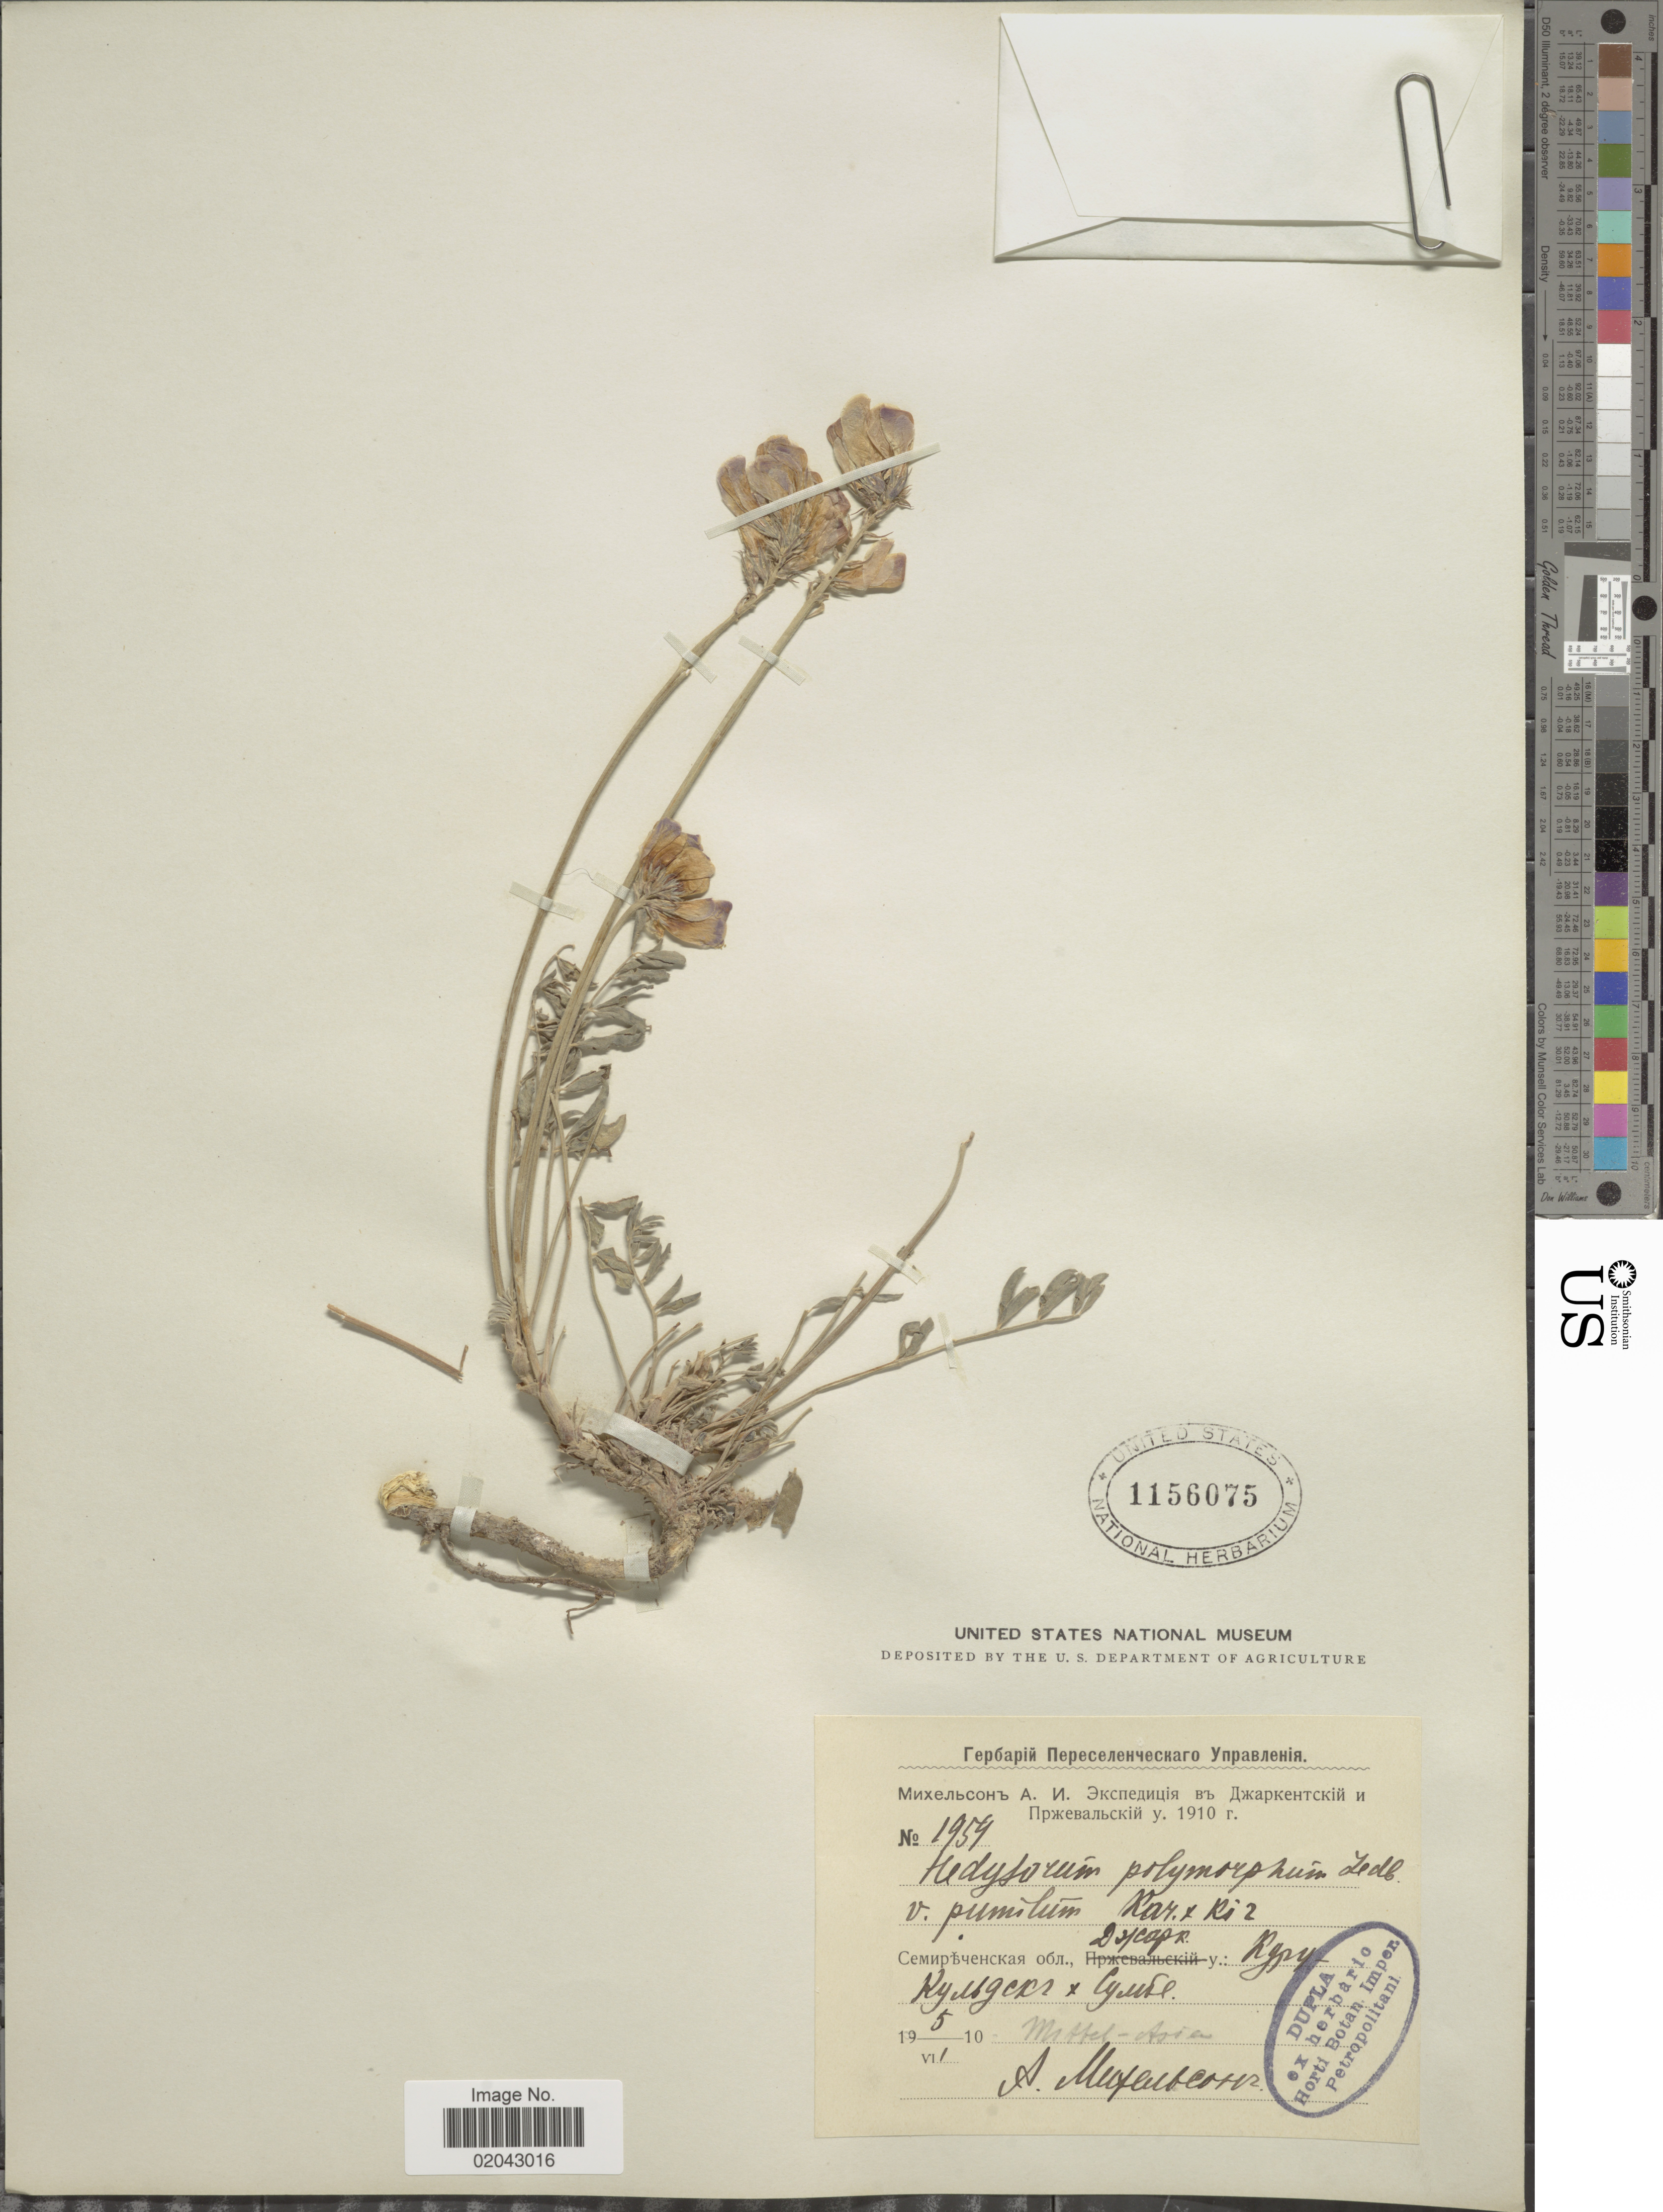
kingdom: Plantae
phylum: Tracheophyta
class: Magnoliopsida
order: Fabales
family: Fabaceae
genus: Hedysarum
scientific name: Hedysarum polymorphum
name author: Ledeb.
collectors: A. Mikhelson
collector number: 1959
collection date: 1910-07-05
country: Kazakhstan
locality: Vicinity of Zharkent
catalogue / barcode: US 1156075